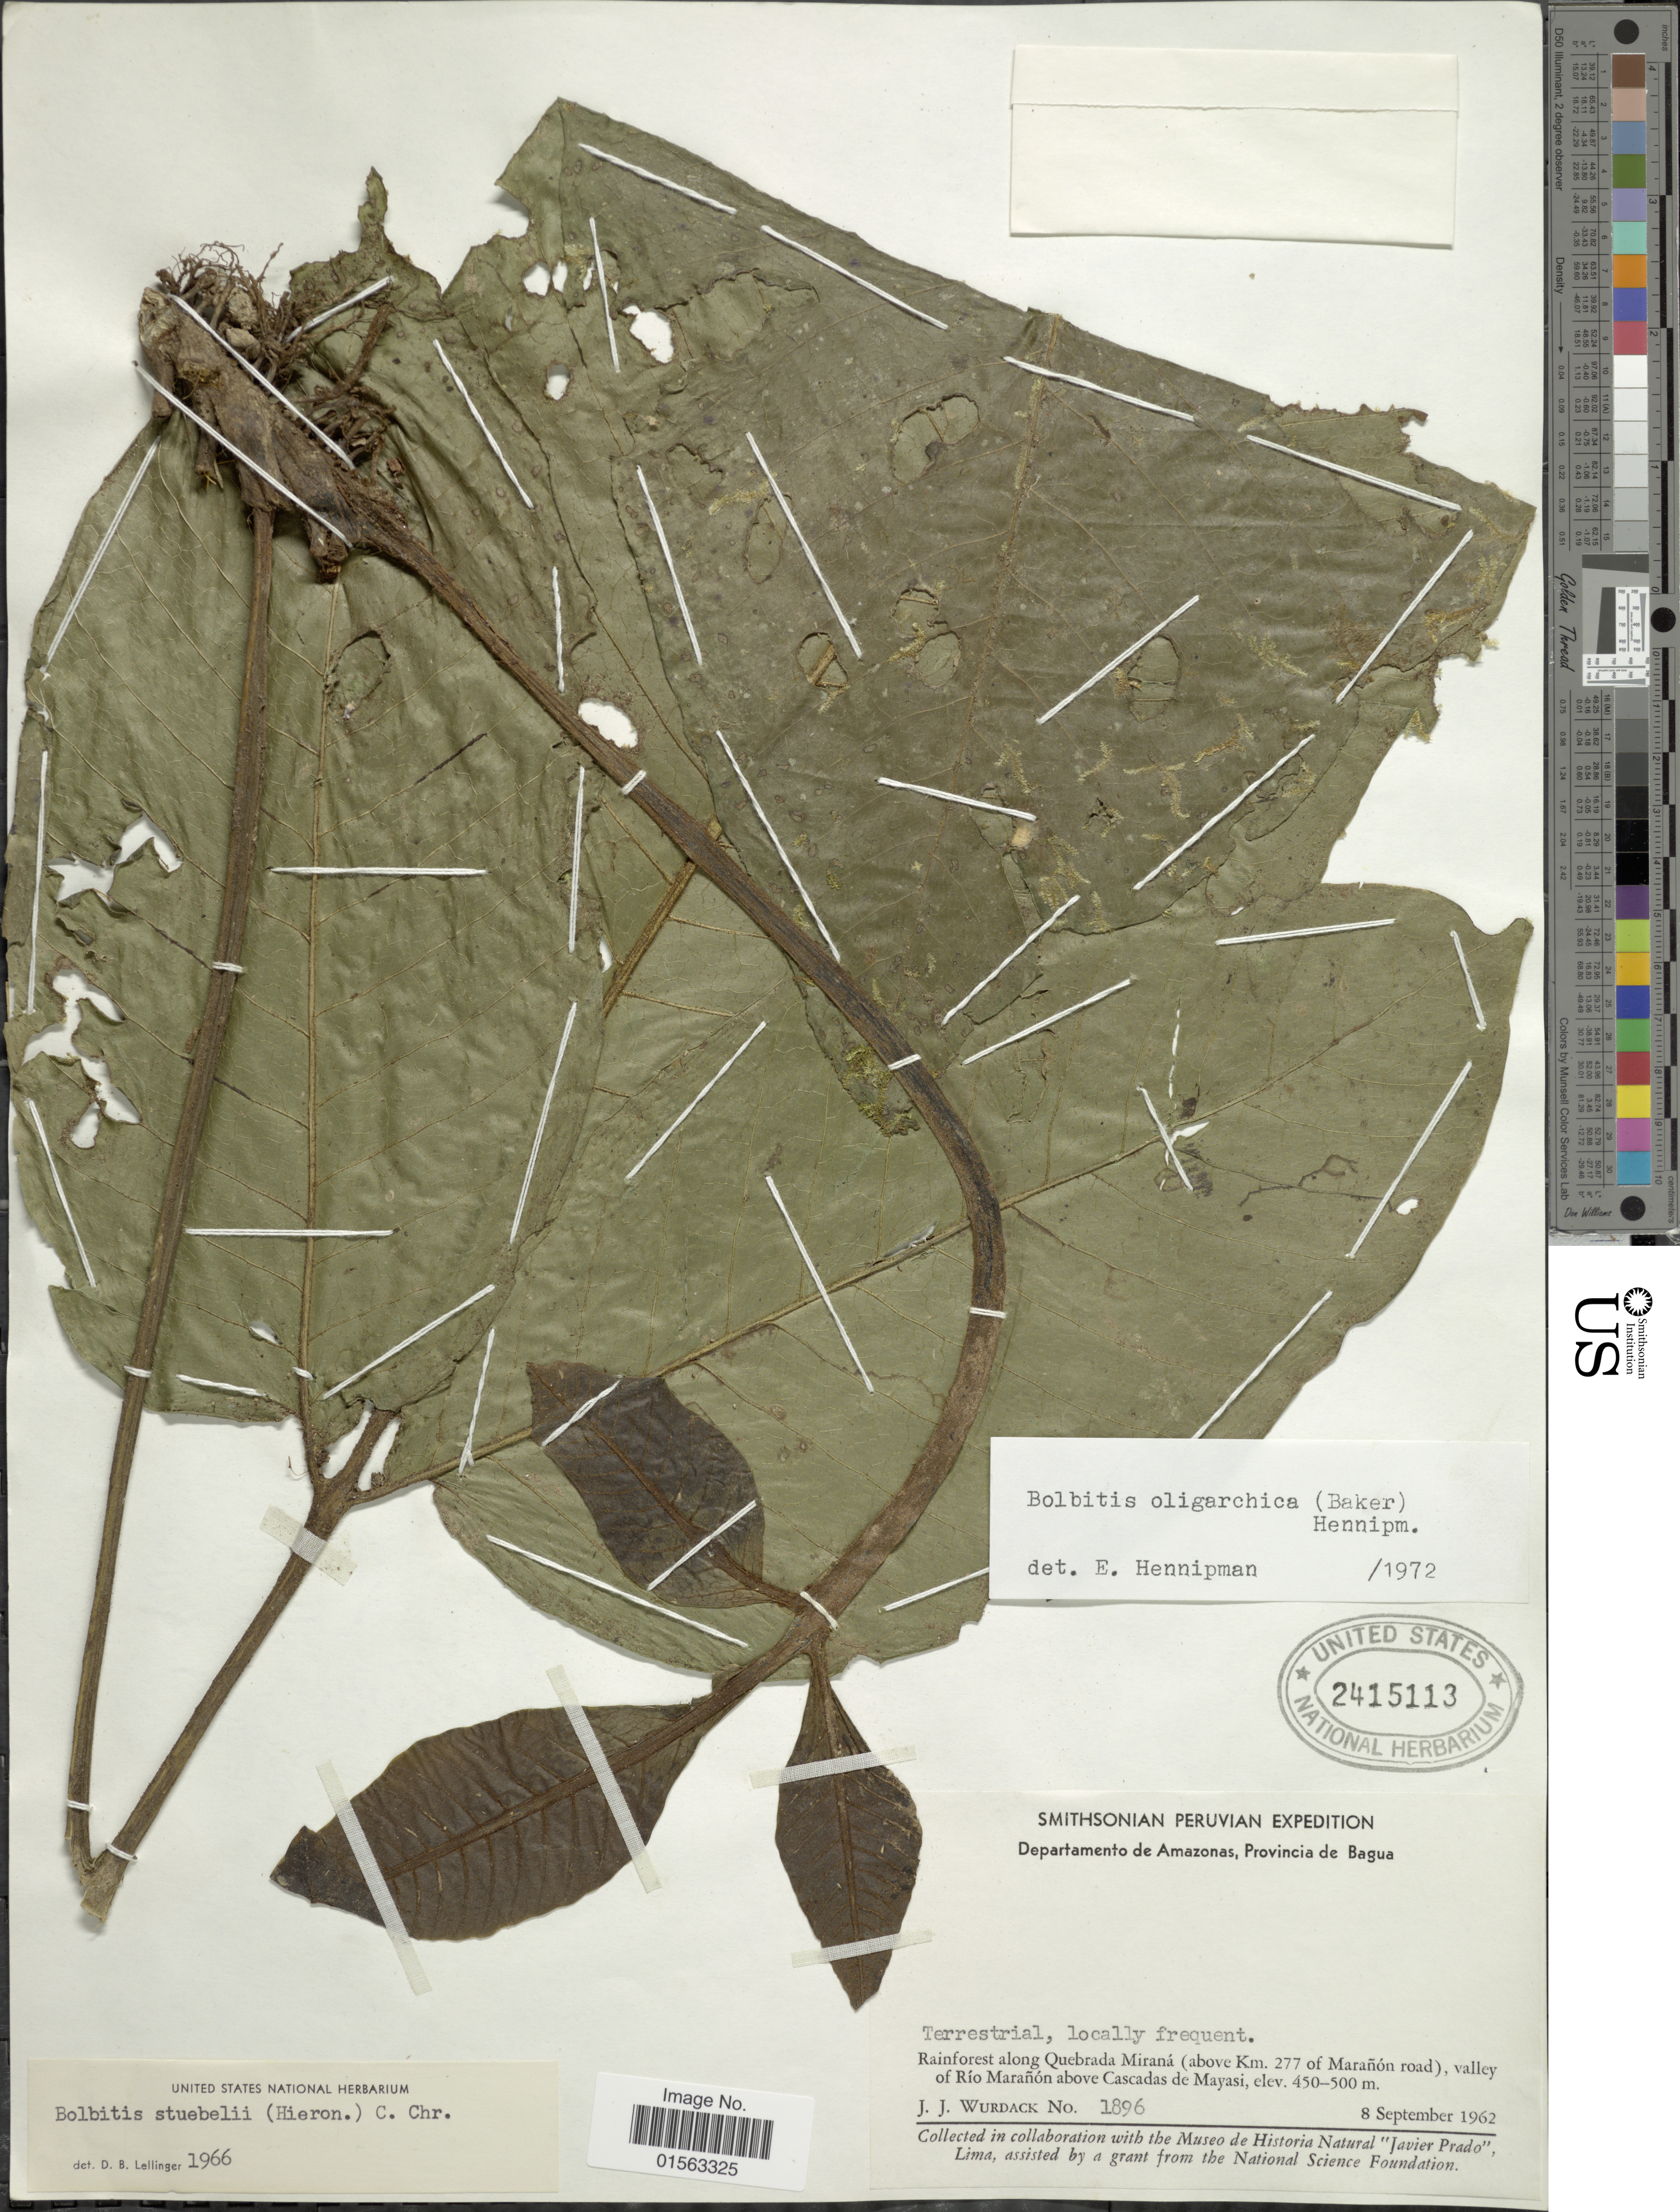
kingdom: Plantae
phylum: Tracheophyta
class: Polypodiopsida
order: Polypodiales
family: Dryopteridaceae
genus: Mickelia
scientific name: Mickelia oligarchica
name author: (Baker) R.C. Moran et al.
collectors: J. J. Wurdack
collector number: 1896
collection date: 1962-09-08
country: Peru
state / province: Amazonas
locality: Departamento de Amazonas, Provincia de Bagua, Rainforest along Quebrada Mirana (above Km. 277 of Maranon road), valley of Rio Maranon above Cascades de Mayasi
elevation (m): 450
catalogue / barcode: US 2415113